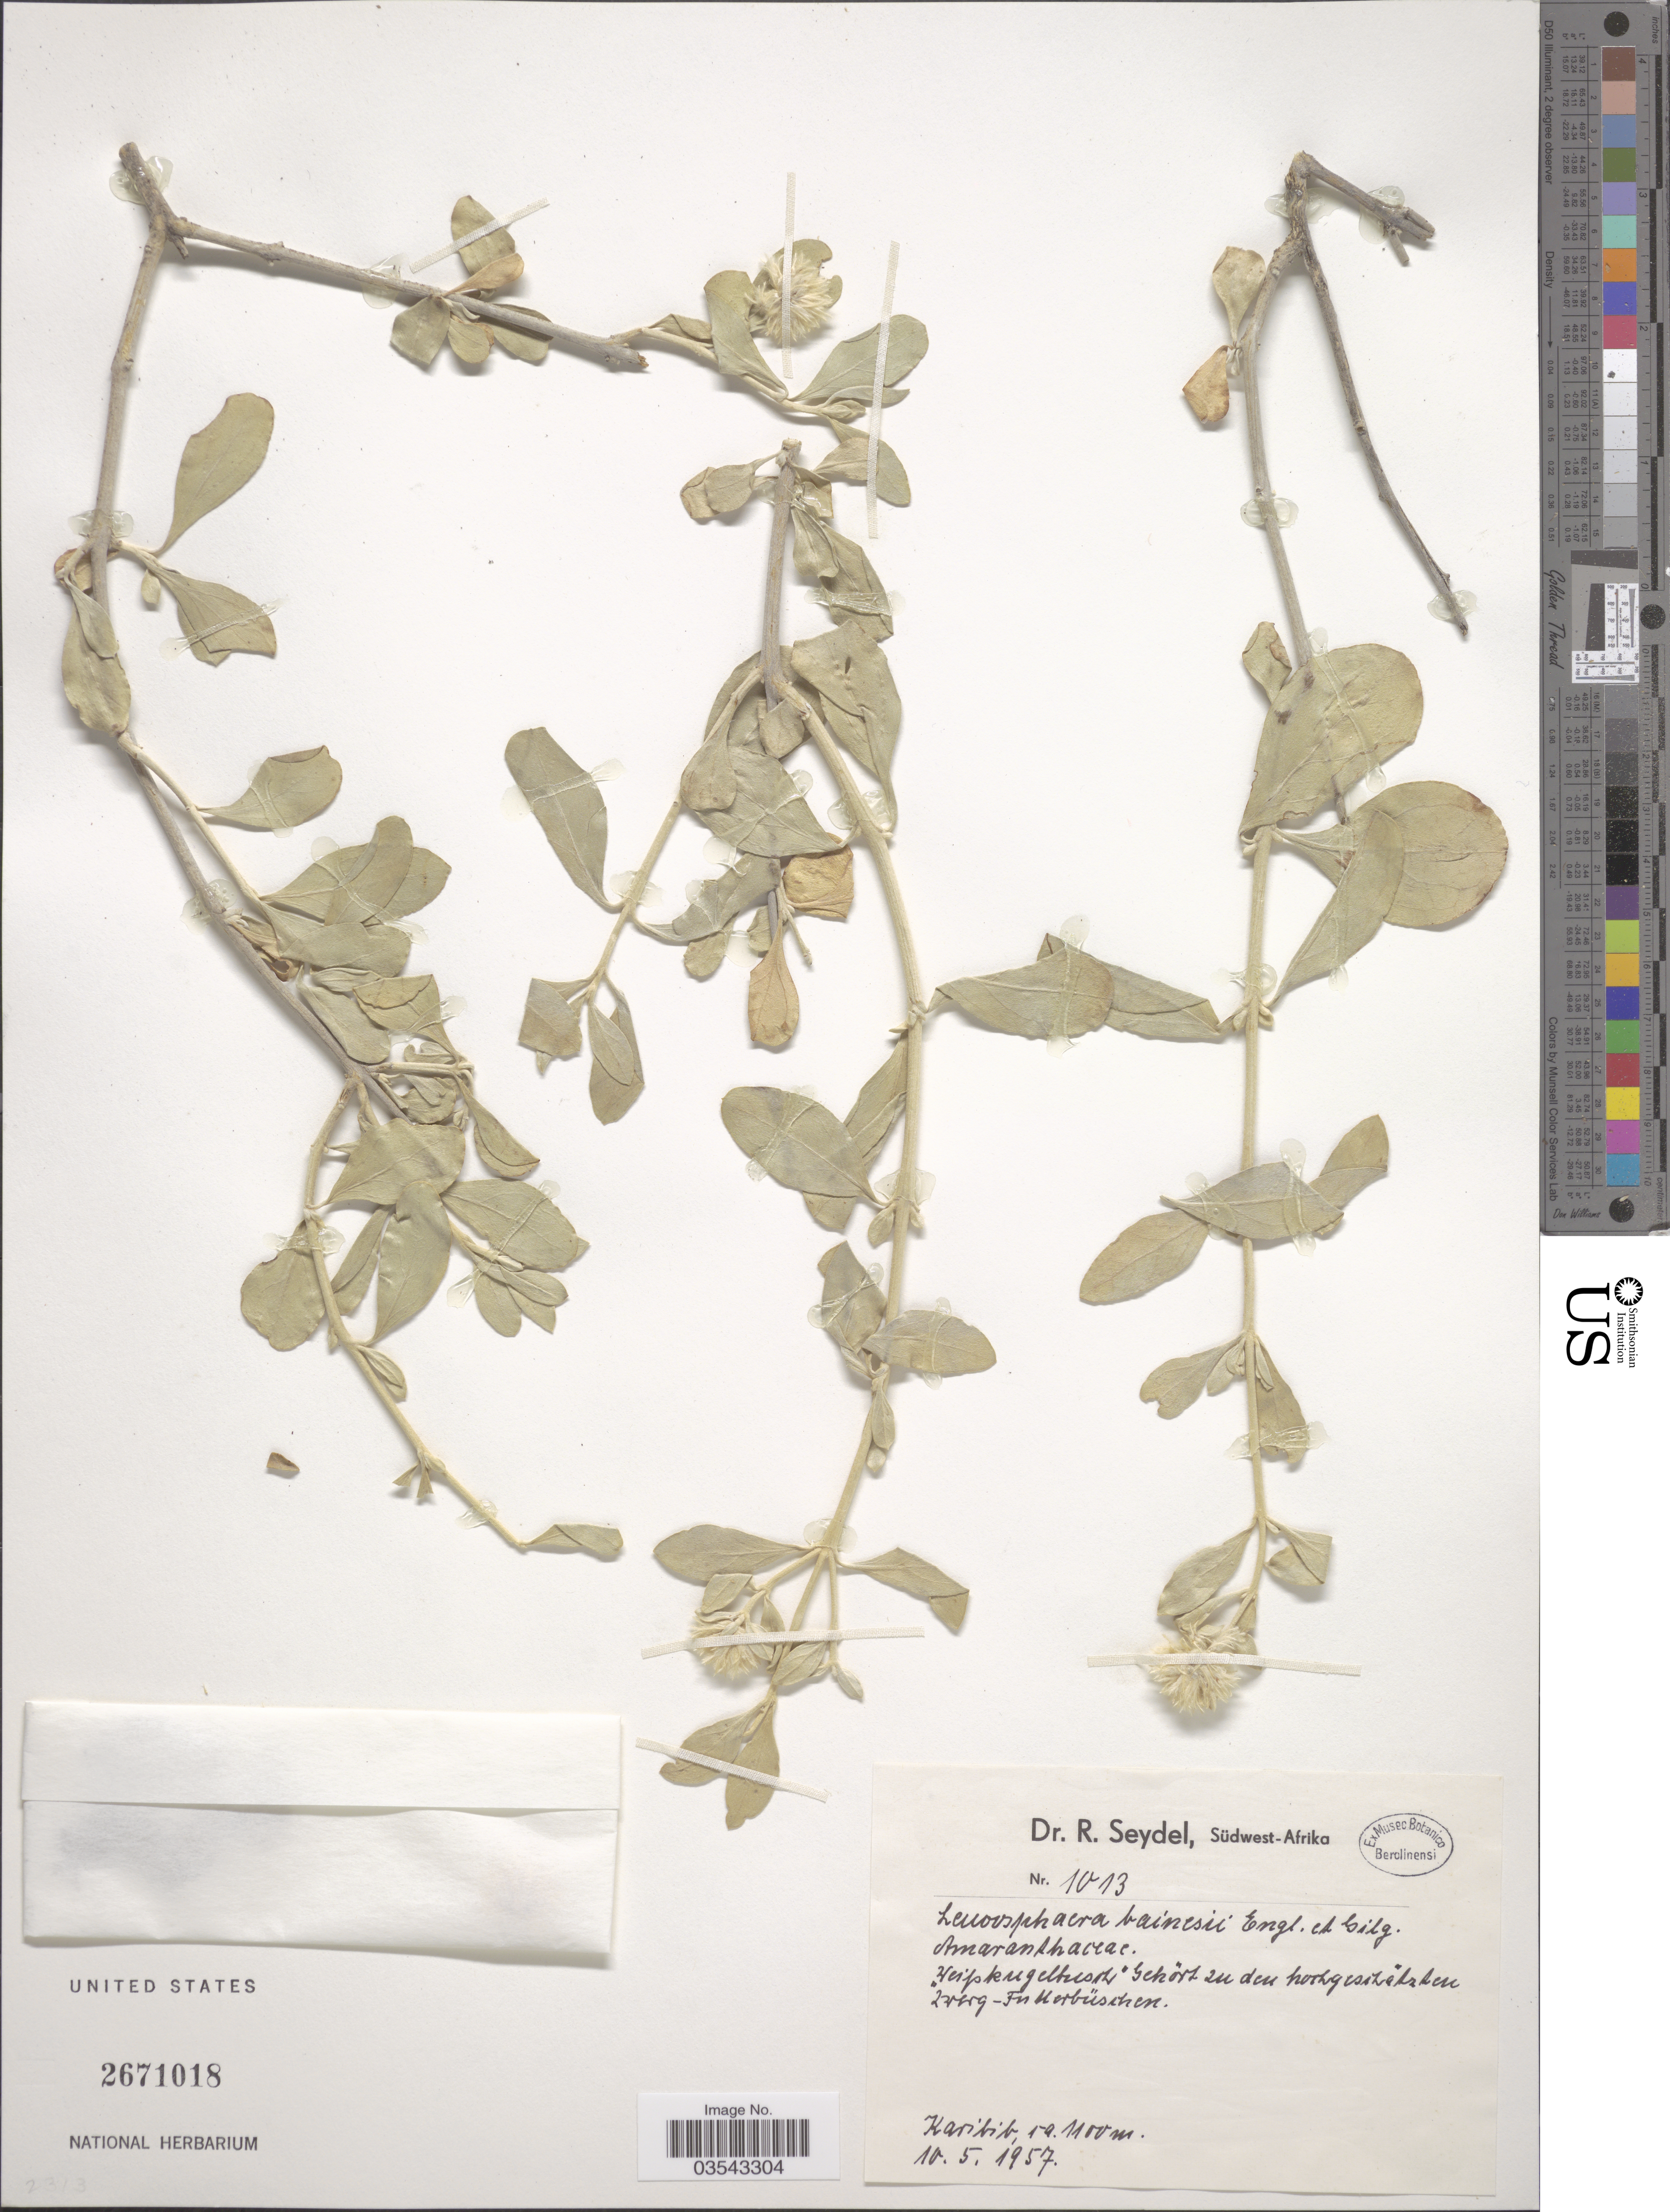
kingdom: Plantae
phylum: Tracheophyta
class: Magnoliopsida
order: Caryophyllales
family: Amaranthaceae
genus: Leucosphaera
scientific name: Leucosphaera bainesii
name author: Gilg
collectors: R. Seydel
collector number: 1013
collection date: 1957-05-10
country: Namibia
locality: Südwest-Afrika. Karibib.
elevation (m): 1100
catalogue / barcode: US 2671018